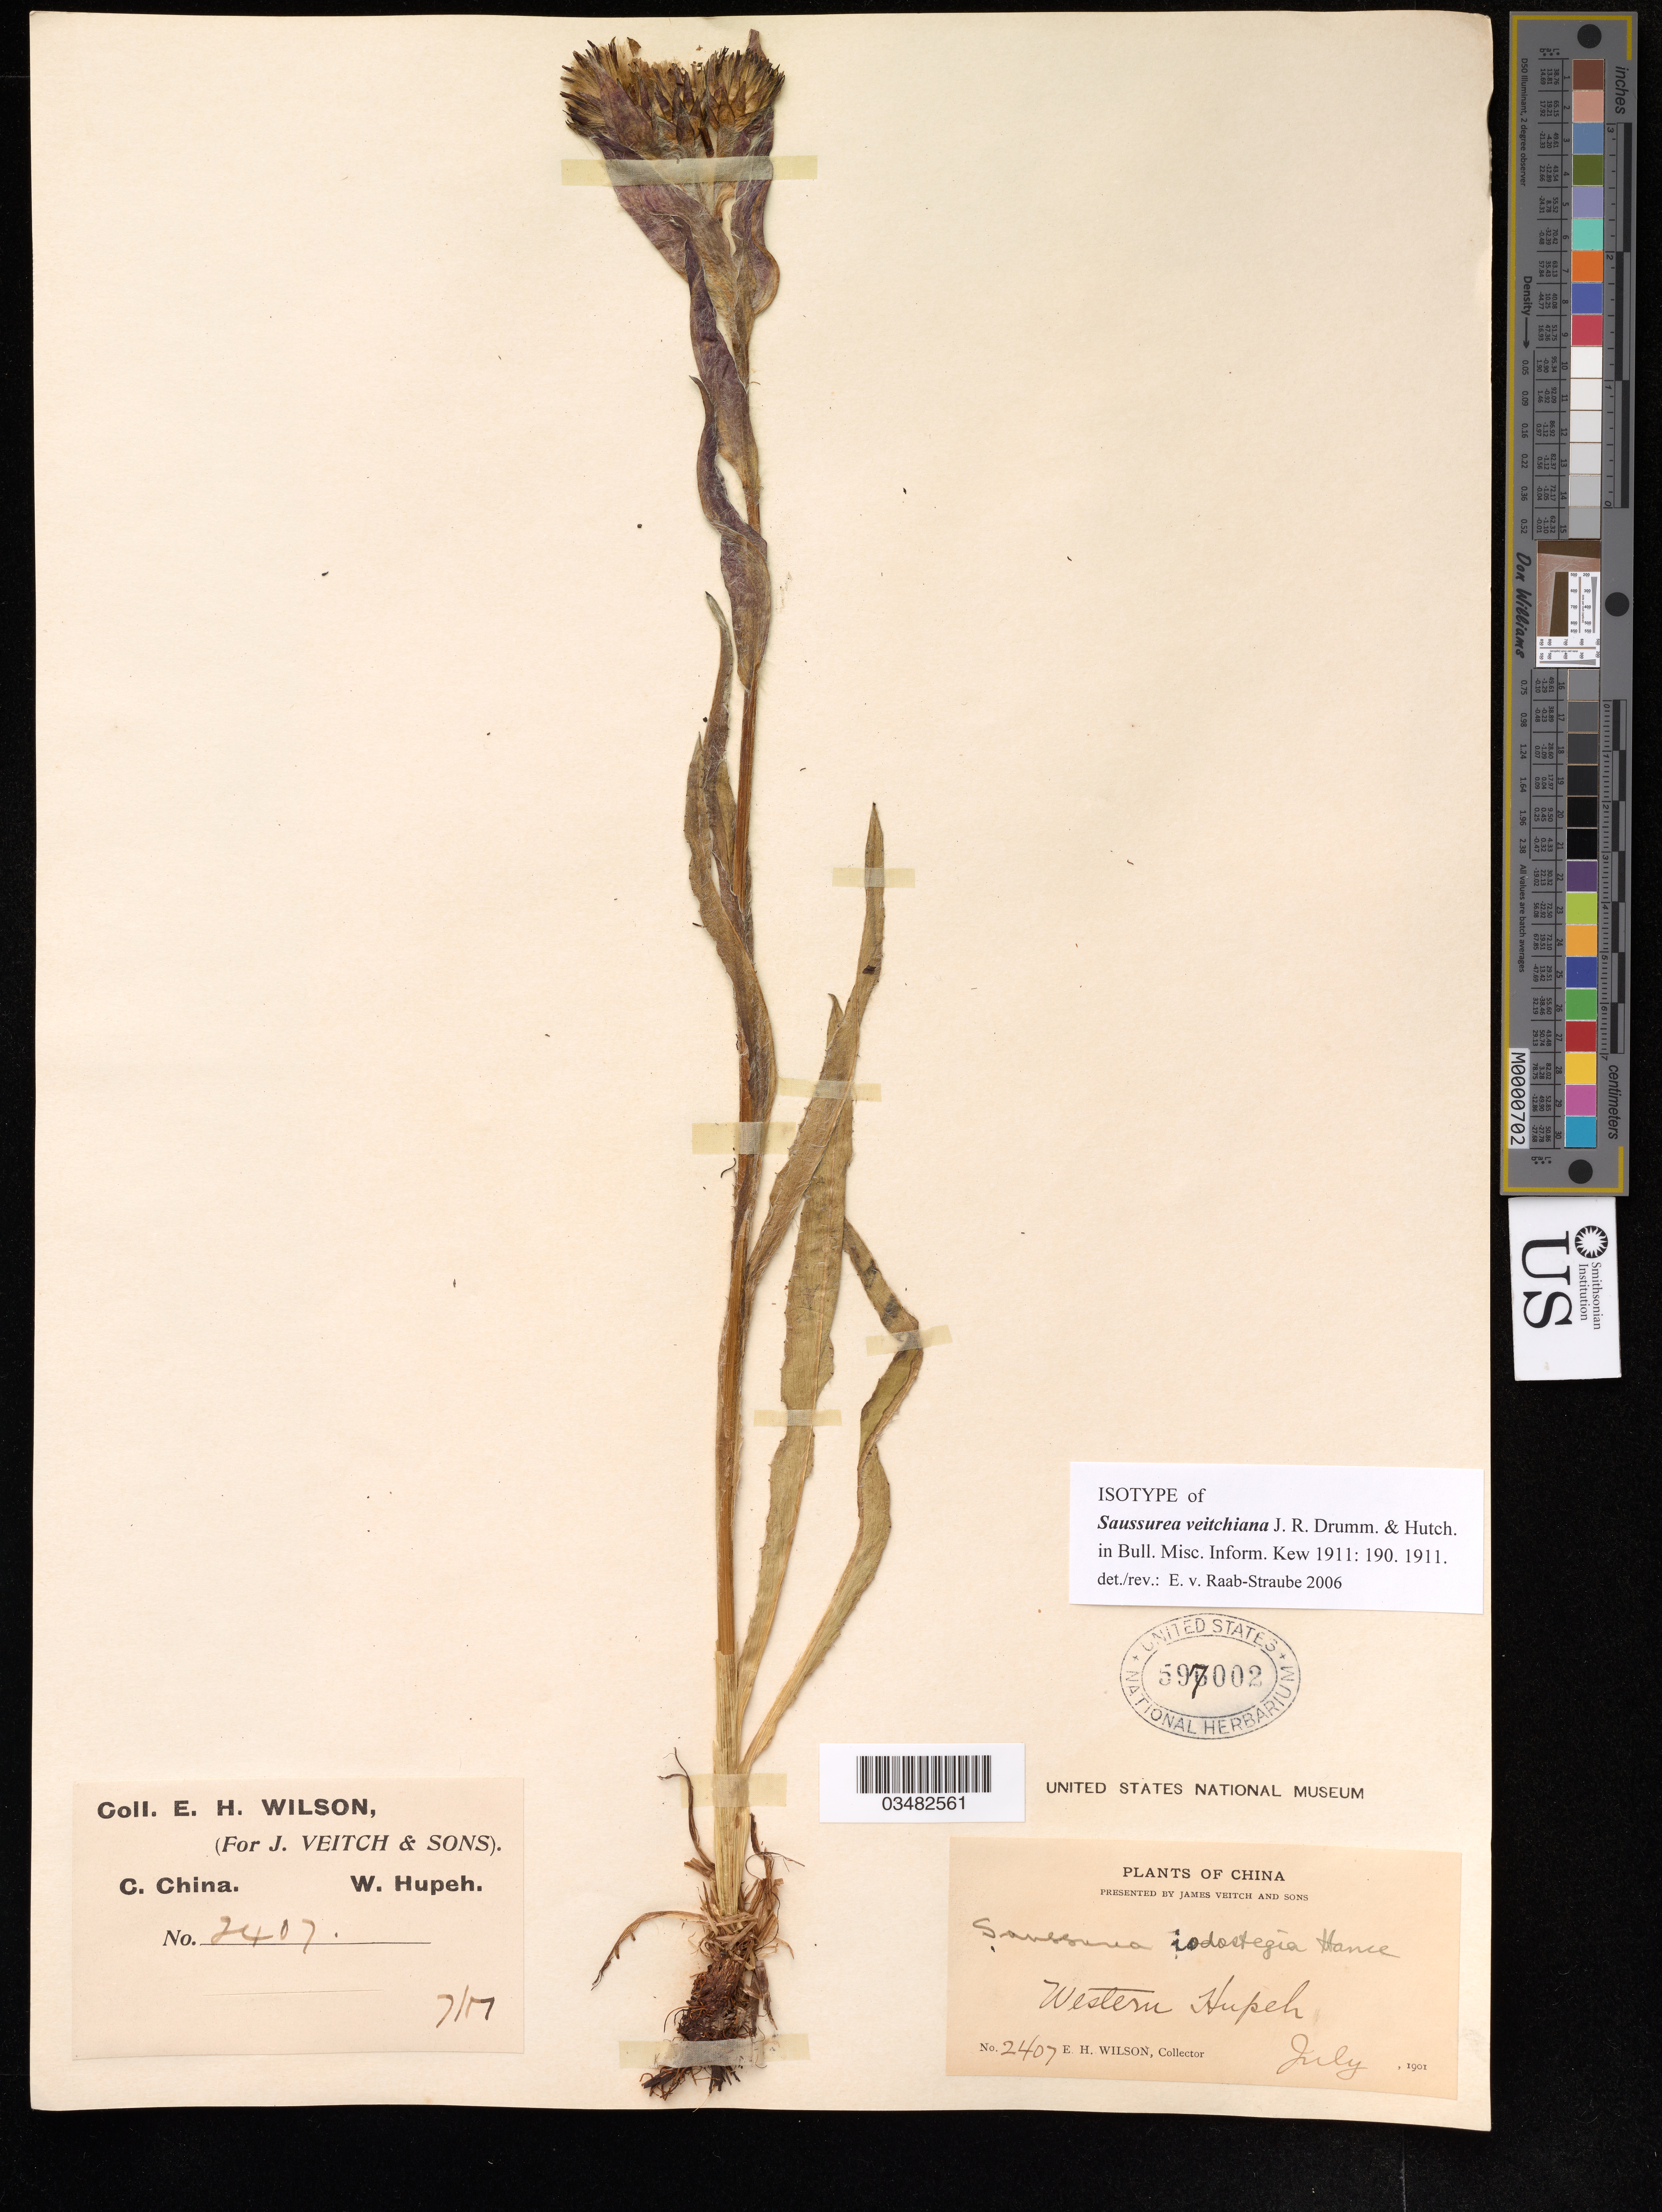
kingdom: Plantae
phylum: Tracheophyta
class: Magnoliopsida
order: Asterales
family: Asteraceae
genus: Saussurea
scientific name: Saussurea veitchiana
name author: J.R. Drumm. & Hutch.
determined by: Raab-Straube, Eckhard von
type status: Isotype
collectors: E. H. Wilson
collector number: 2407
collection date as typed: Jul 1901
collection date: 1901-07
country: China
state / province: Hubei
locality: Western hupeh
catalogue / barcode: US 597002